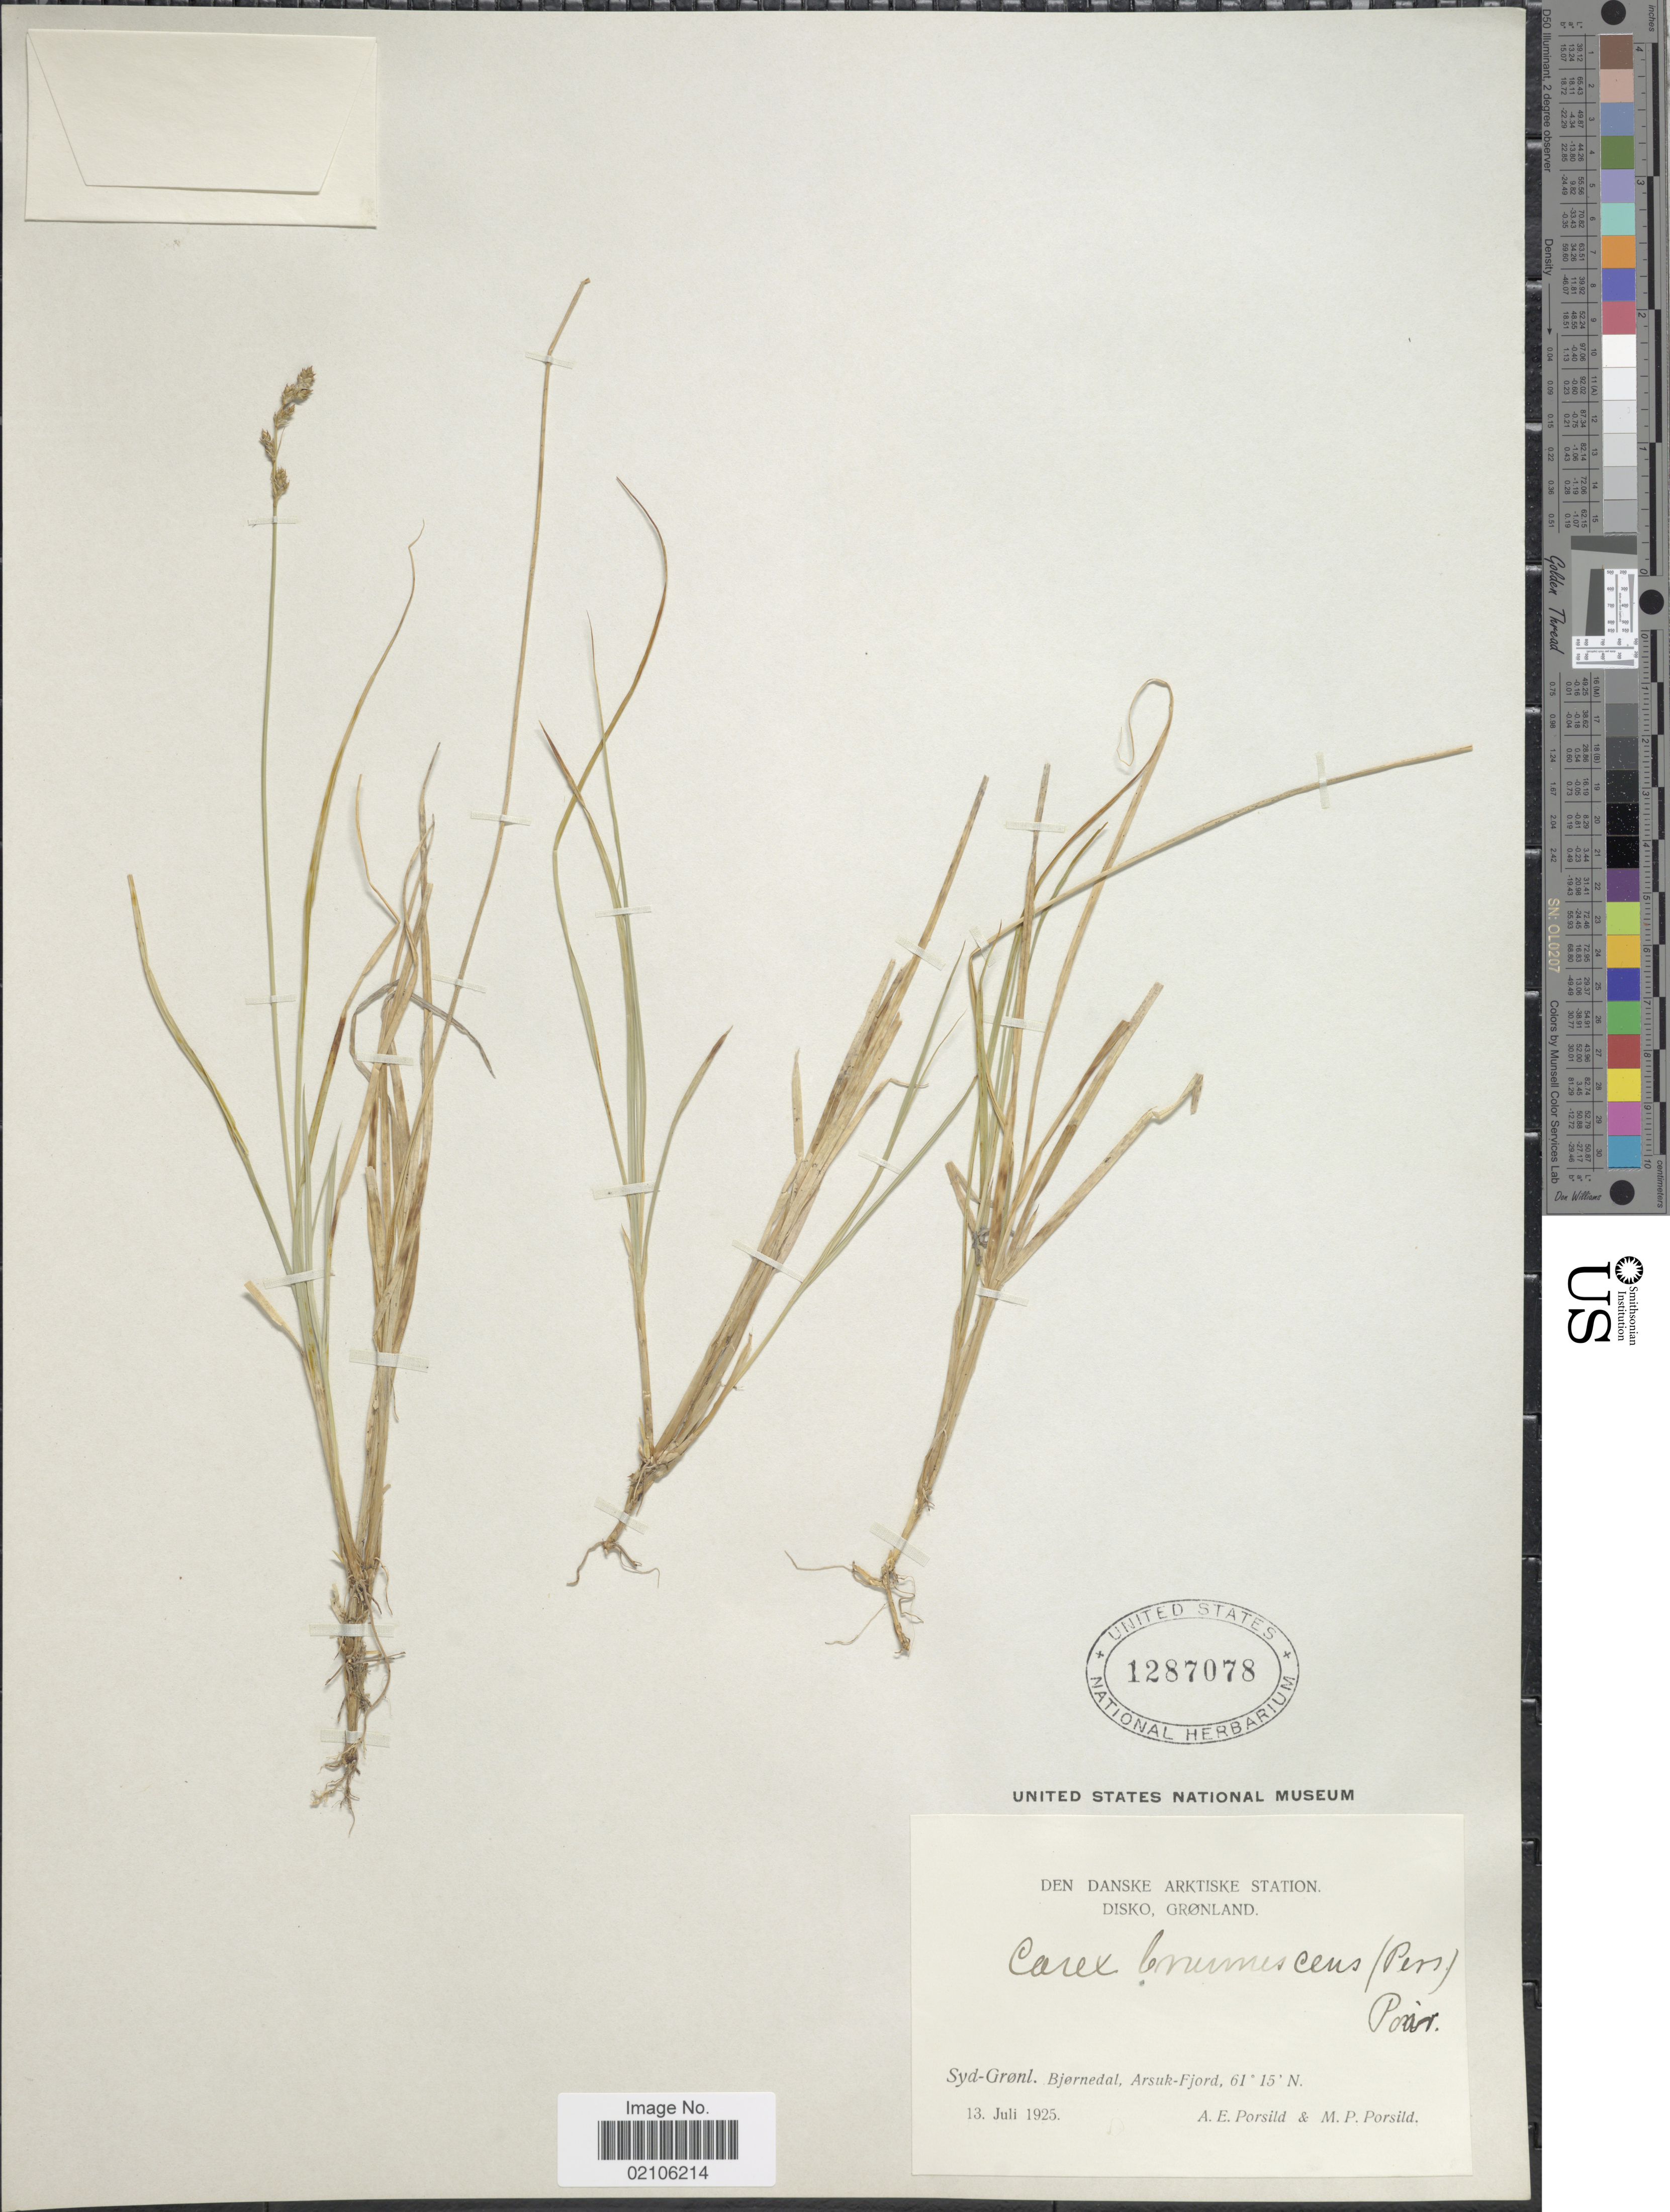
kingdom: Plantae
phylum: Tracheophyta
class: Liliopsida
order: Poales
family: Cyperaceae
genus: Carex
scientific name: Carex brunnescens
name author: (Pers.) Poir.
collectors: A. E. Porsild & M. P. Porsild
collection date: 1925-07-13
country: Greenland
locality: Den Danske Arktiske Station, Disko, Syd-Grønl. Bjørnedal, Arsuk-Fjord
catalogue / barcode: US 1287078